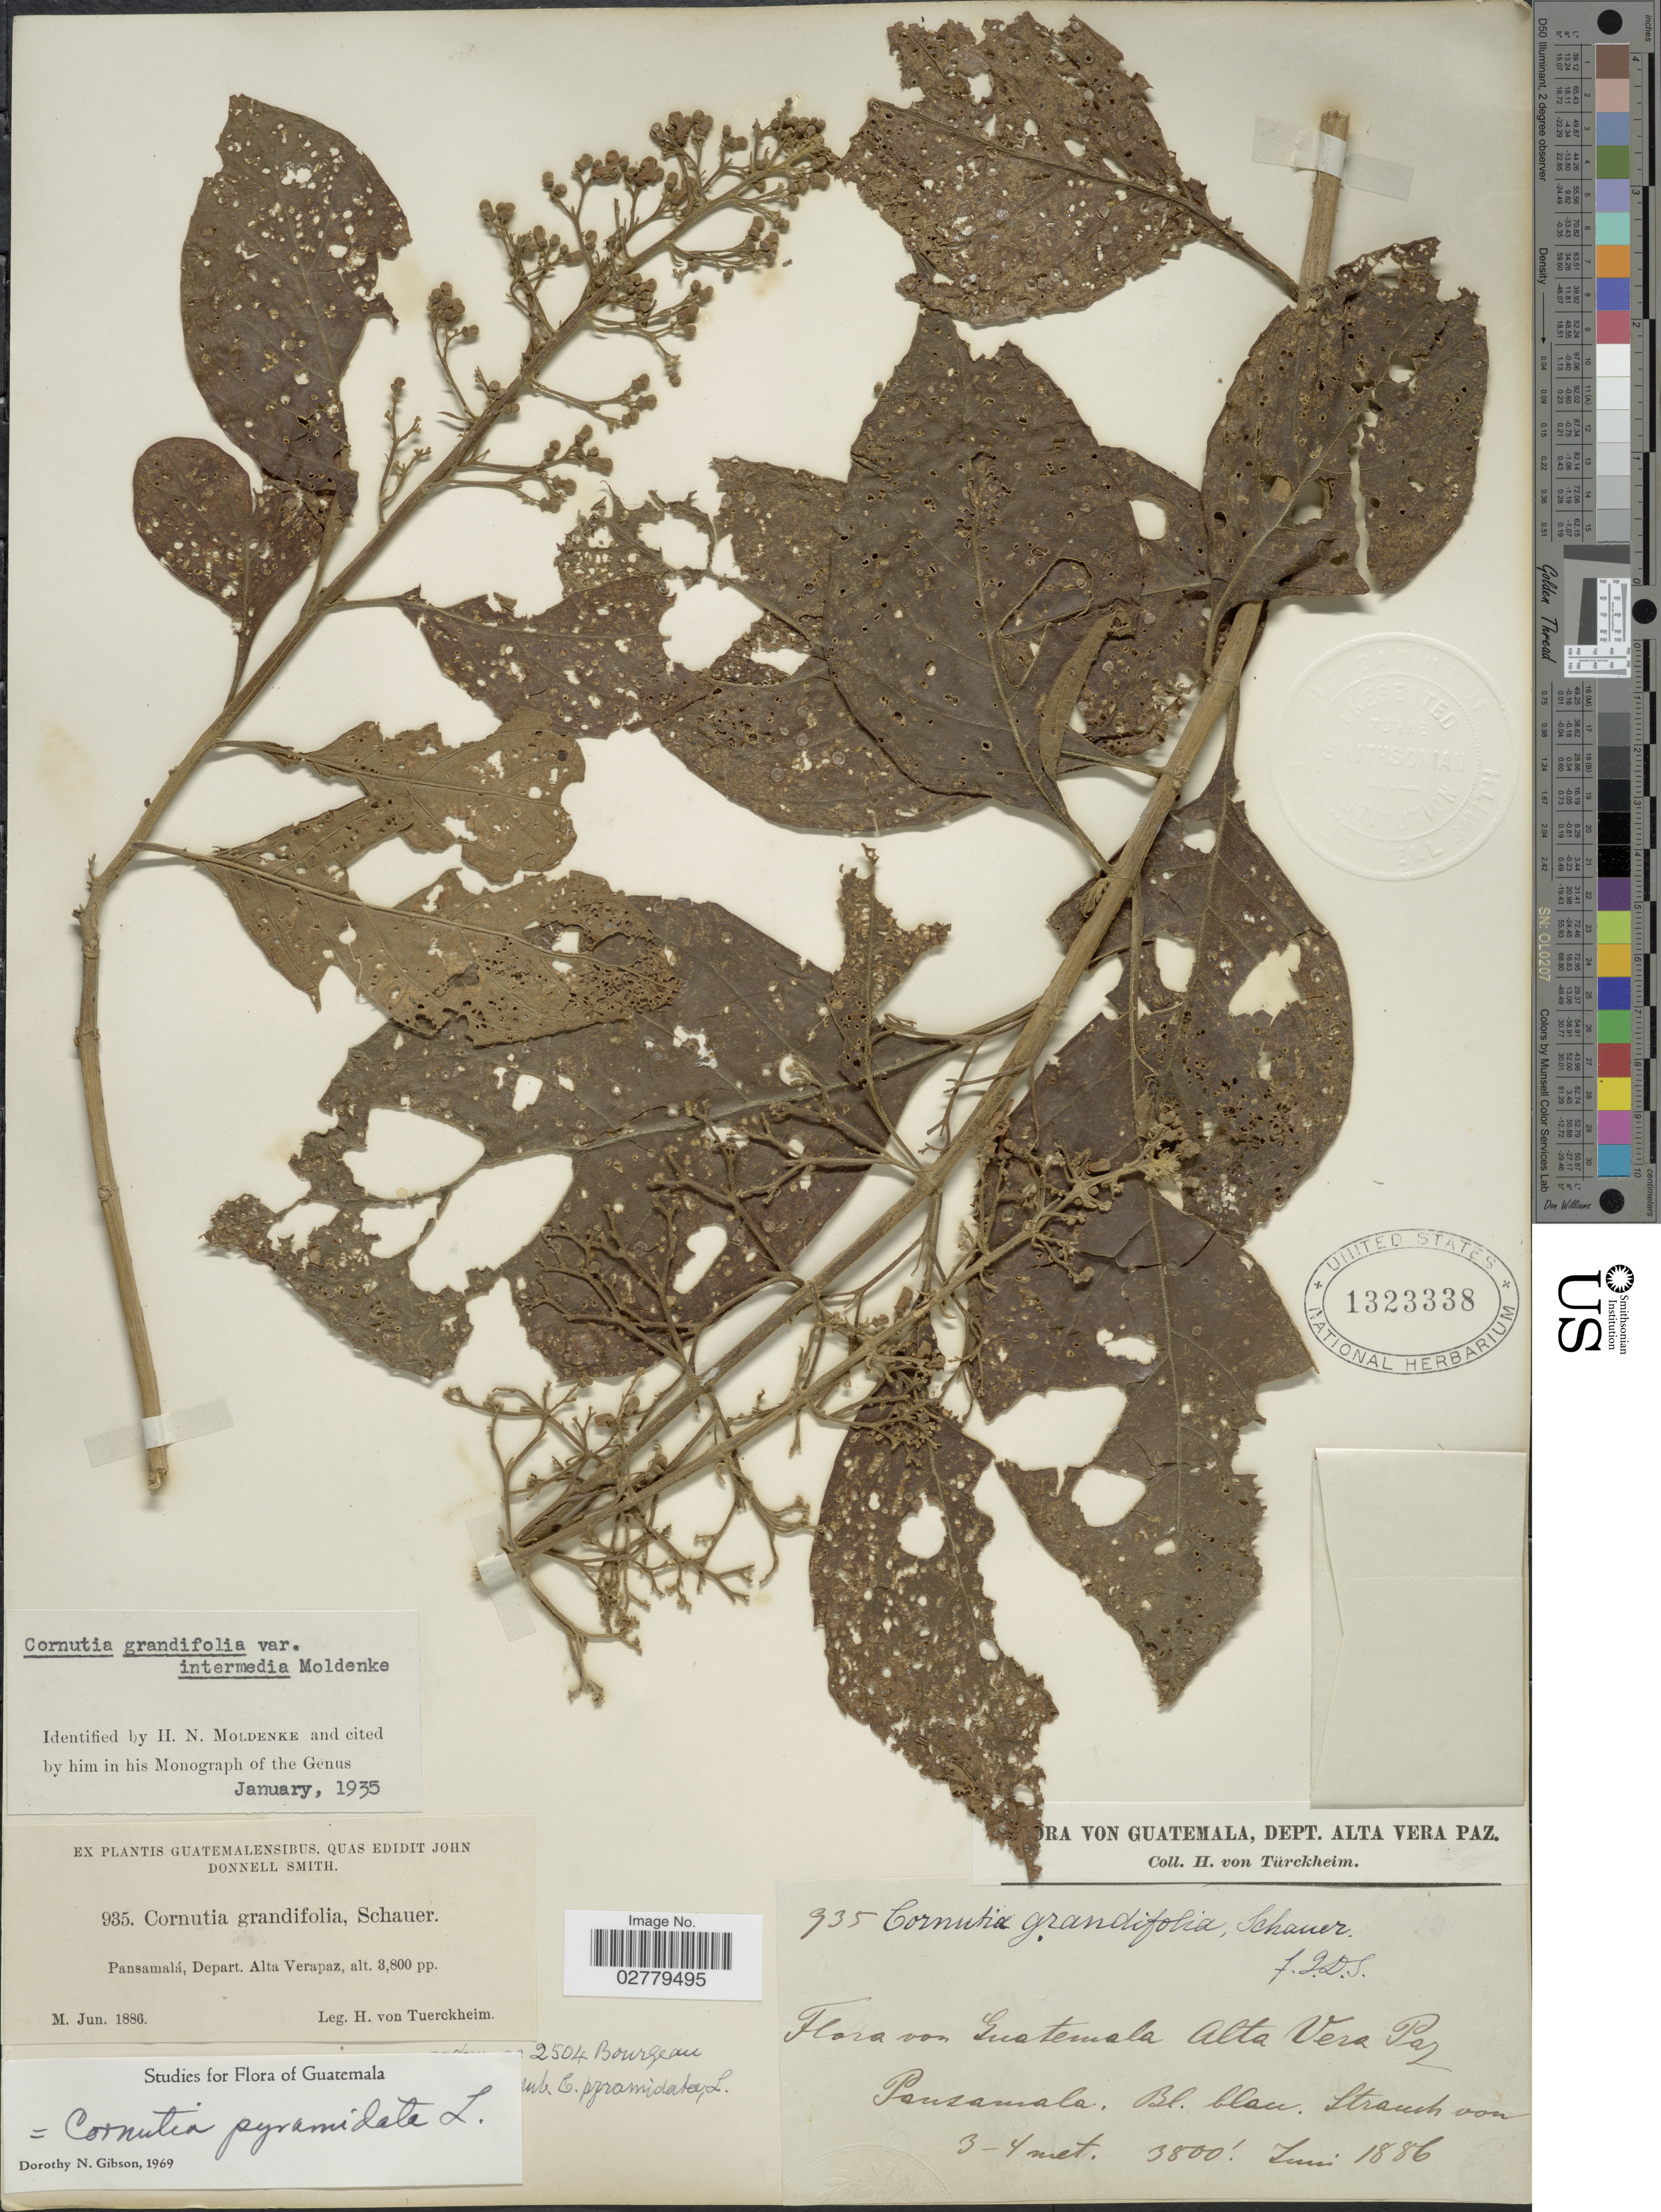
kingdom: Plantae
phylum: Tracheophyta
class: Magnoliopsida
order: Lamiales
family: Lamiaceae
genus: Cornutia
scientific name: Cornutia grandifolia var. intermedia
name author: Moldenke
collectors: H. von Tuerckheim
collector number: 935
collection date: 1886-06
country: Guatemala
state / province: Alta Verapaz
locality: Pansamalá, Depart. Alta Verapaz.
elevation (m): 1158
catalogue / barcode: US 1323338